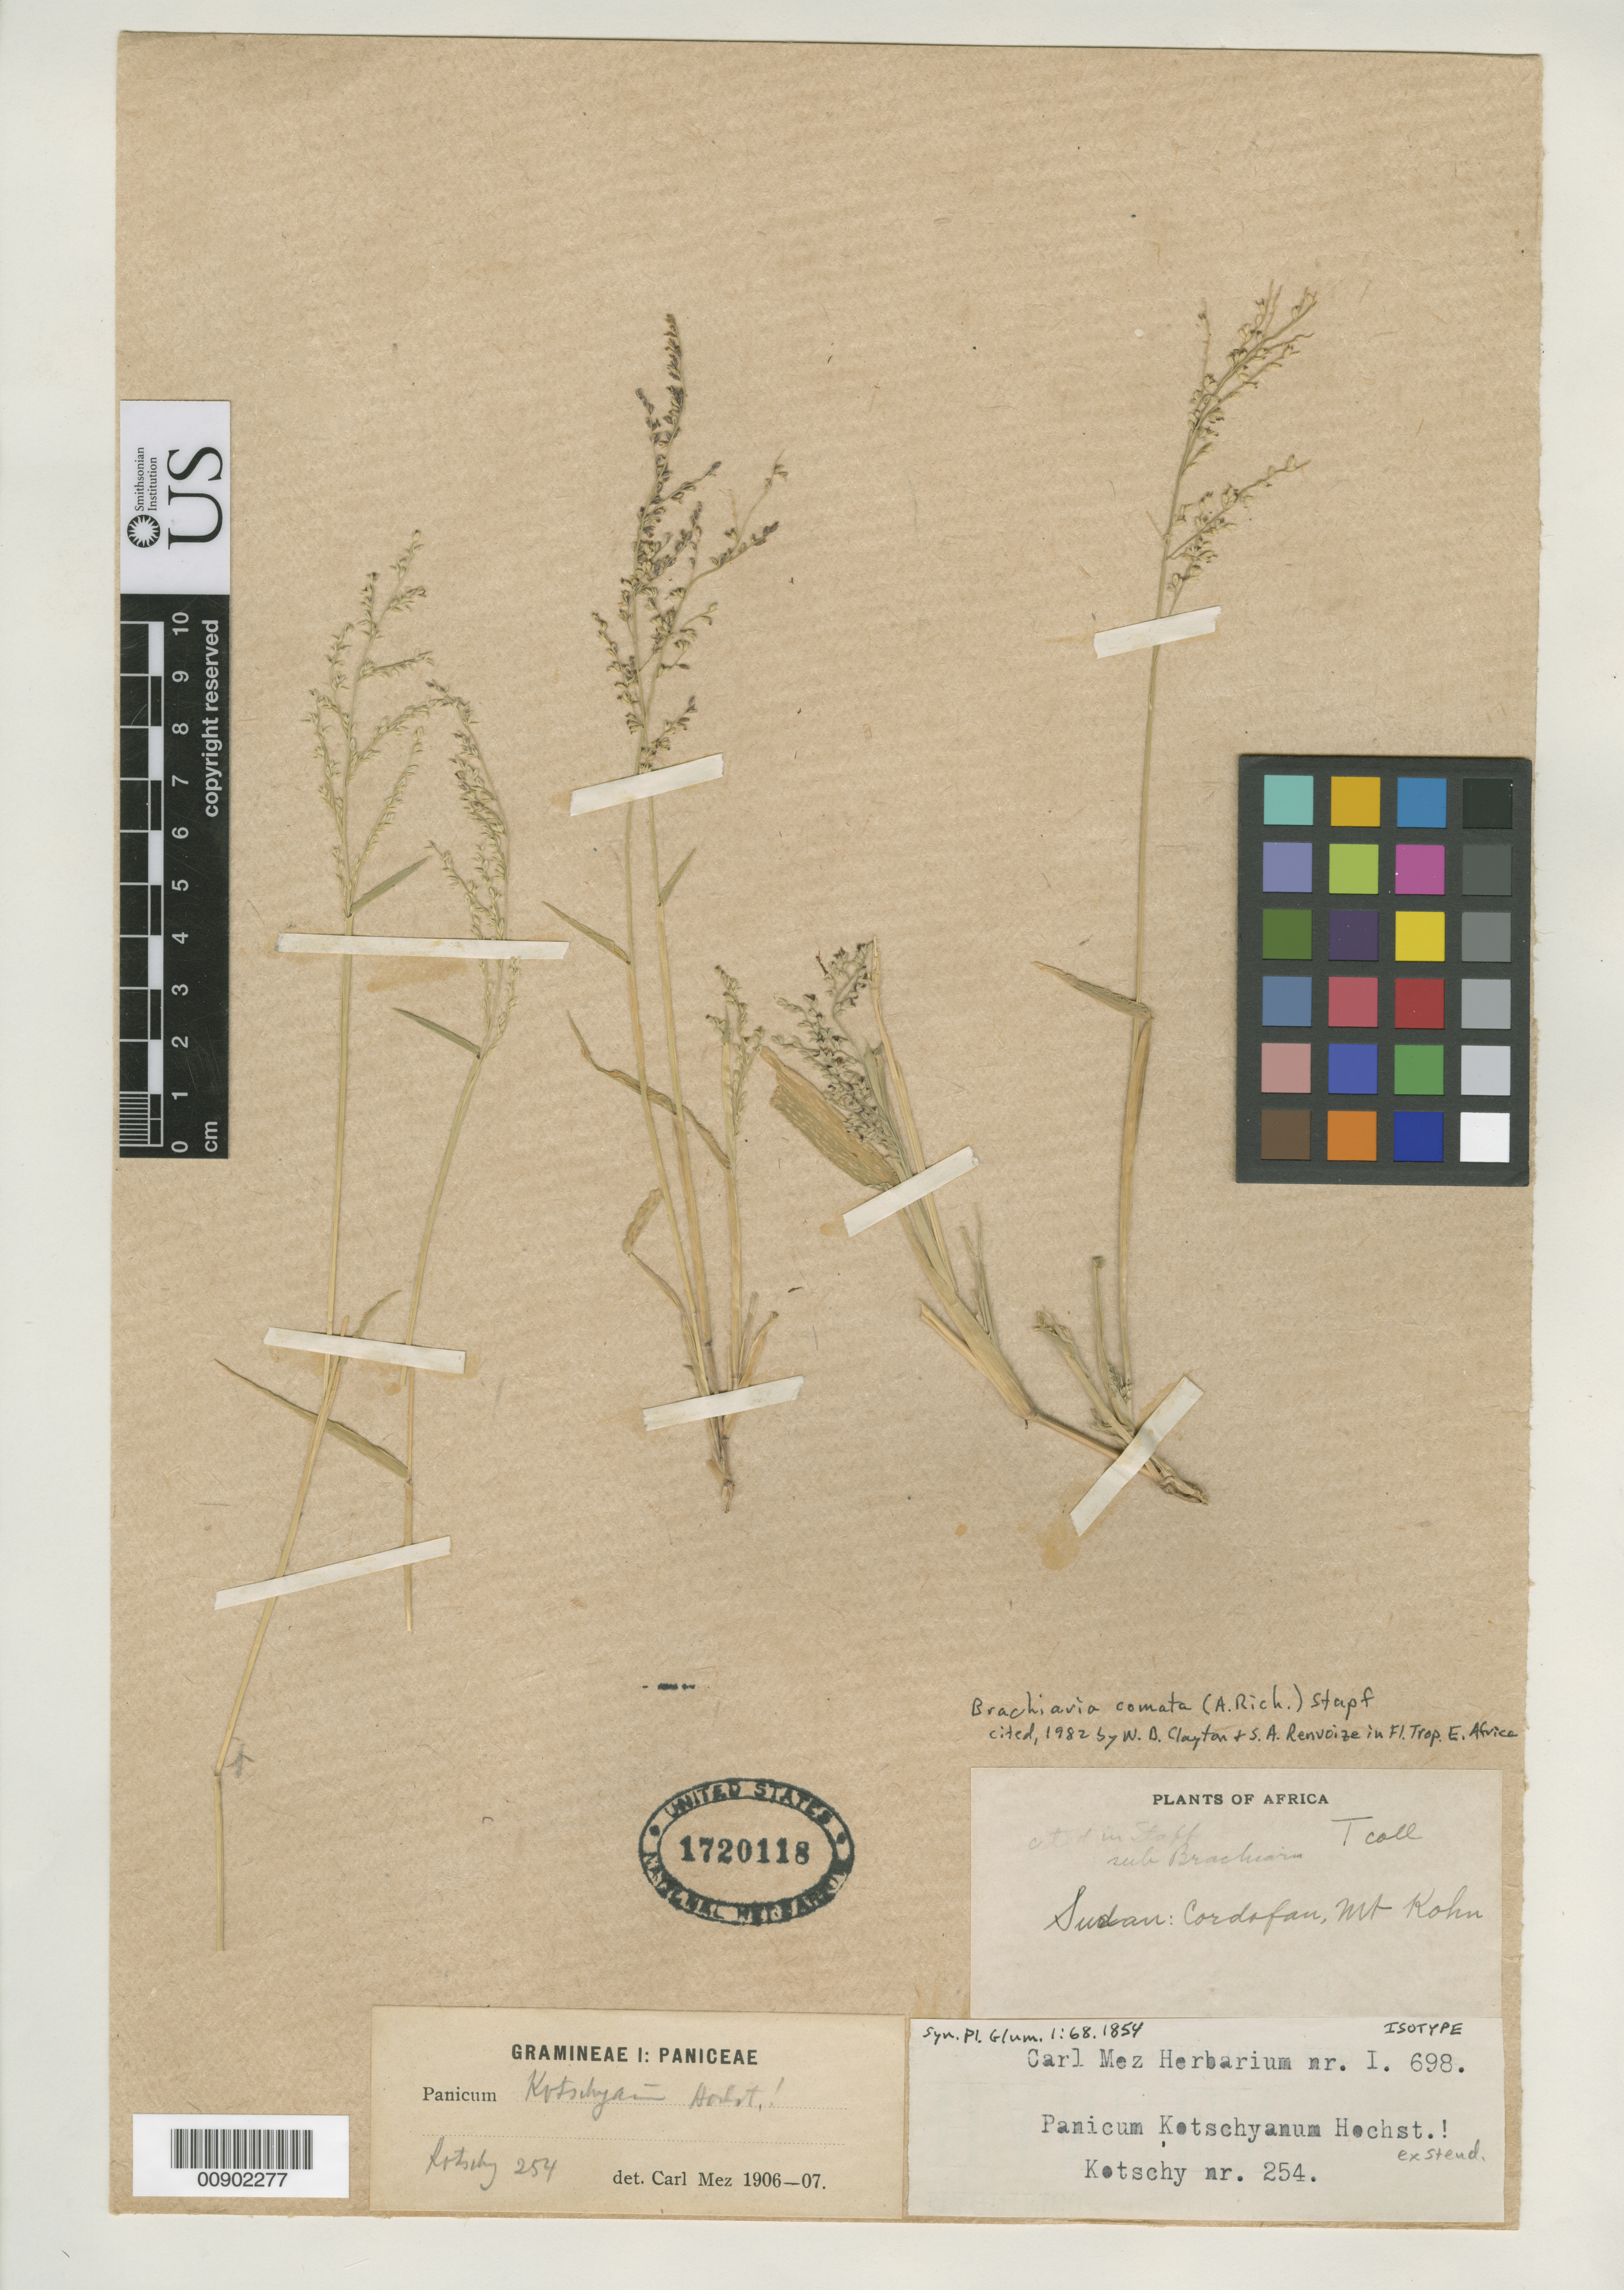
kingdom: Plantae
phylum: Tracheophyta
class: Liliopsida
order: Poales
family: Poaceae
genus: Panicum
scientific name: Panicum kotschyanum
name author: Hochst. ex Steud.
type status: Isotype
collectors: K. G. Kotschy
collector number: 254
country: Sudan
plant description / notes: Nom. nud. in Flora 25, beibl. 133 (1842); also see Mem. Acad. Sci. Torino Ser. 2, 14: 348 (1854). Currently accepted name as cited by W.D. Clayton & S.A. Renvoize in Fl. Trop. E. Africa (1982).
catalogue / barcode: US 1720118